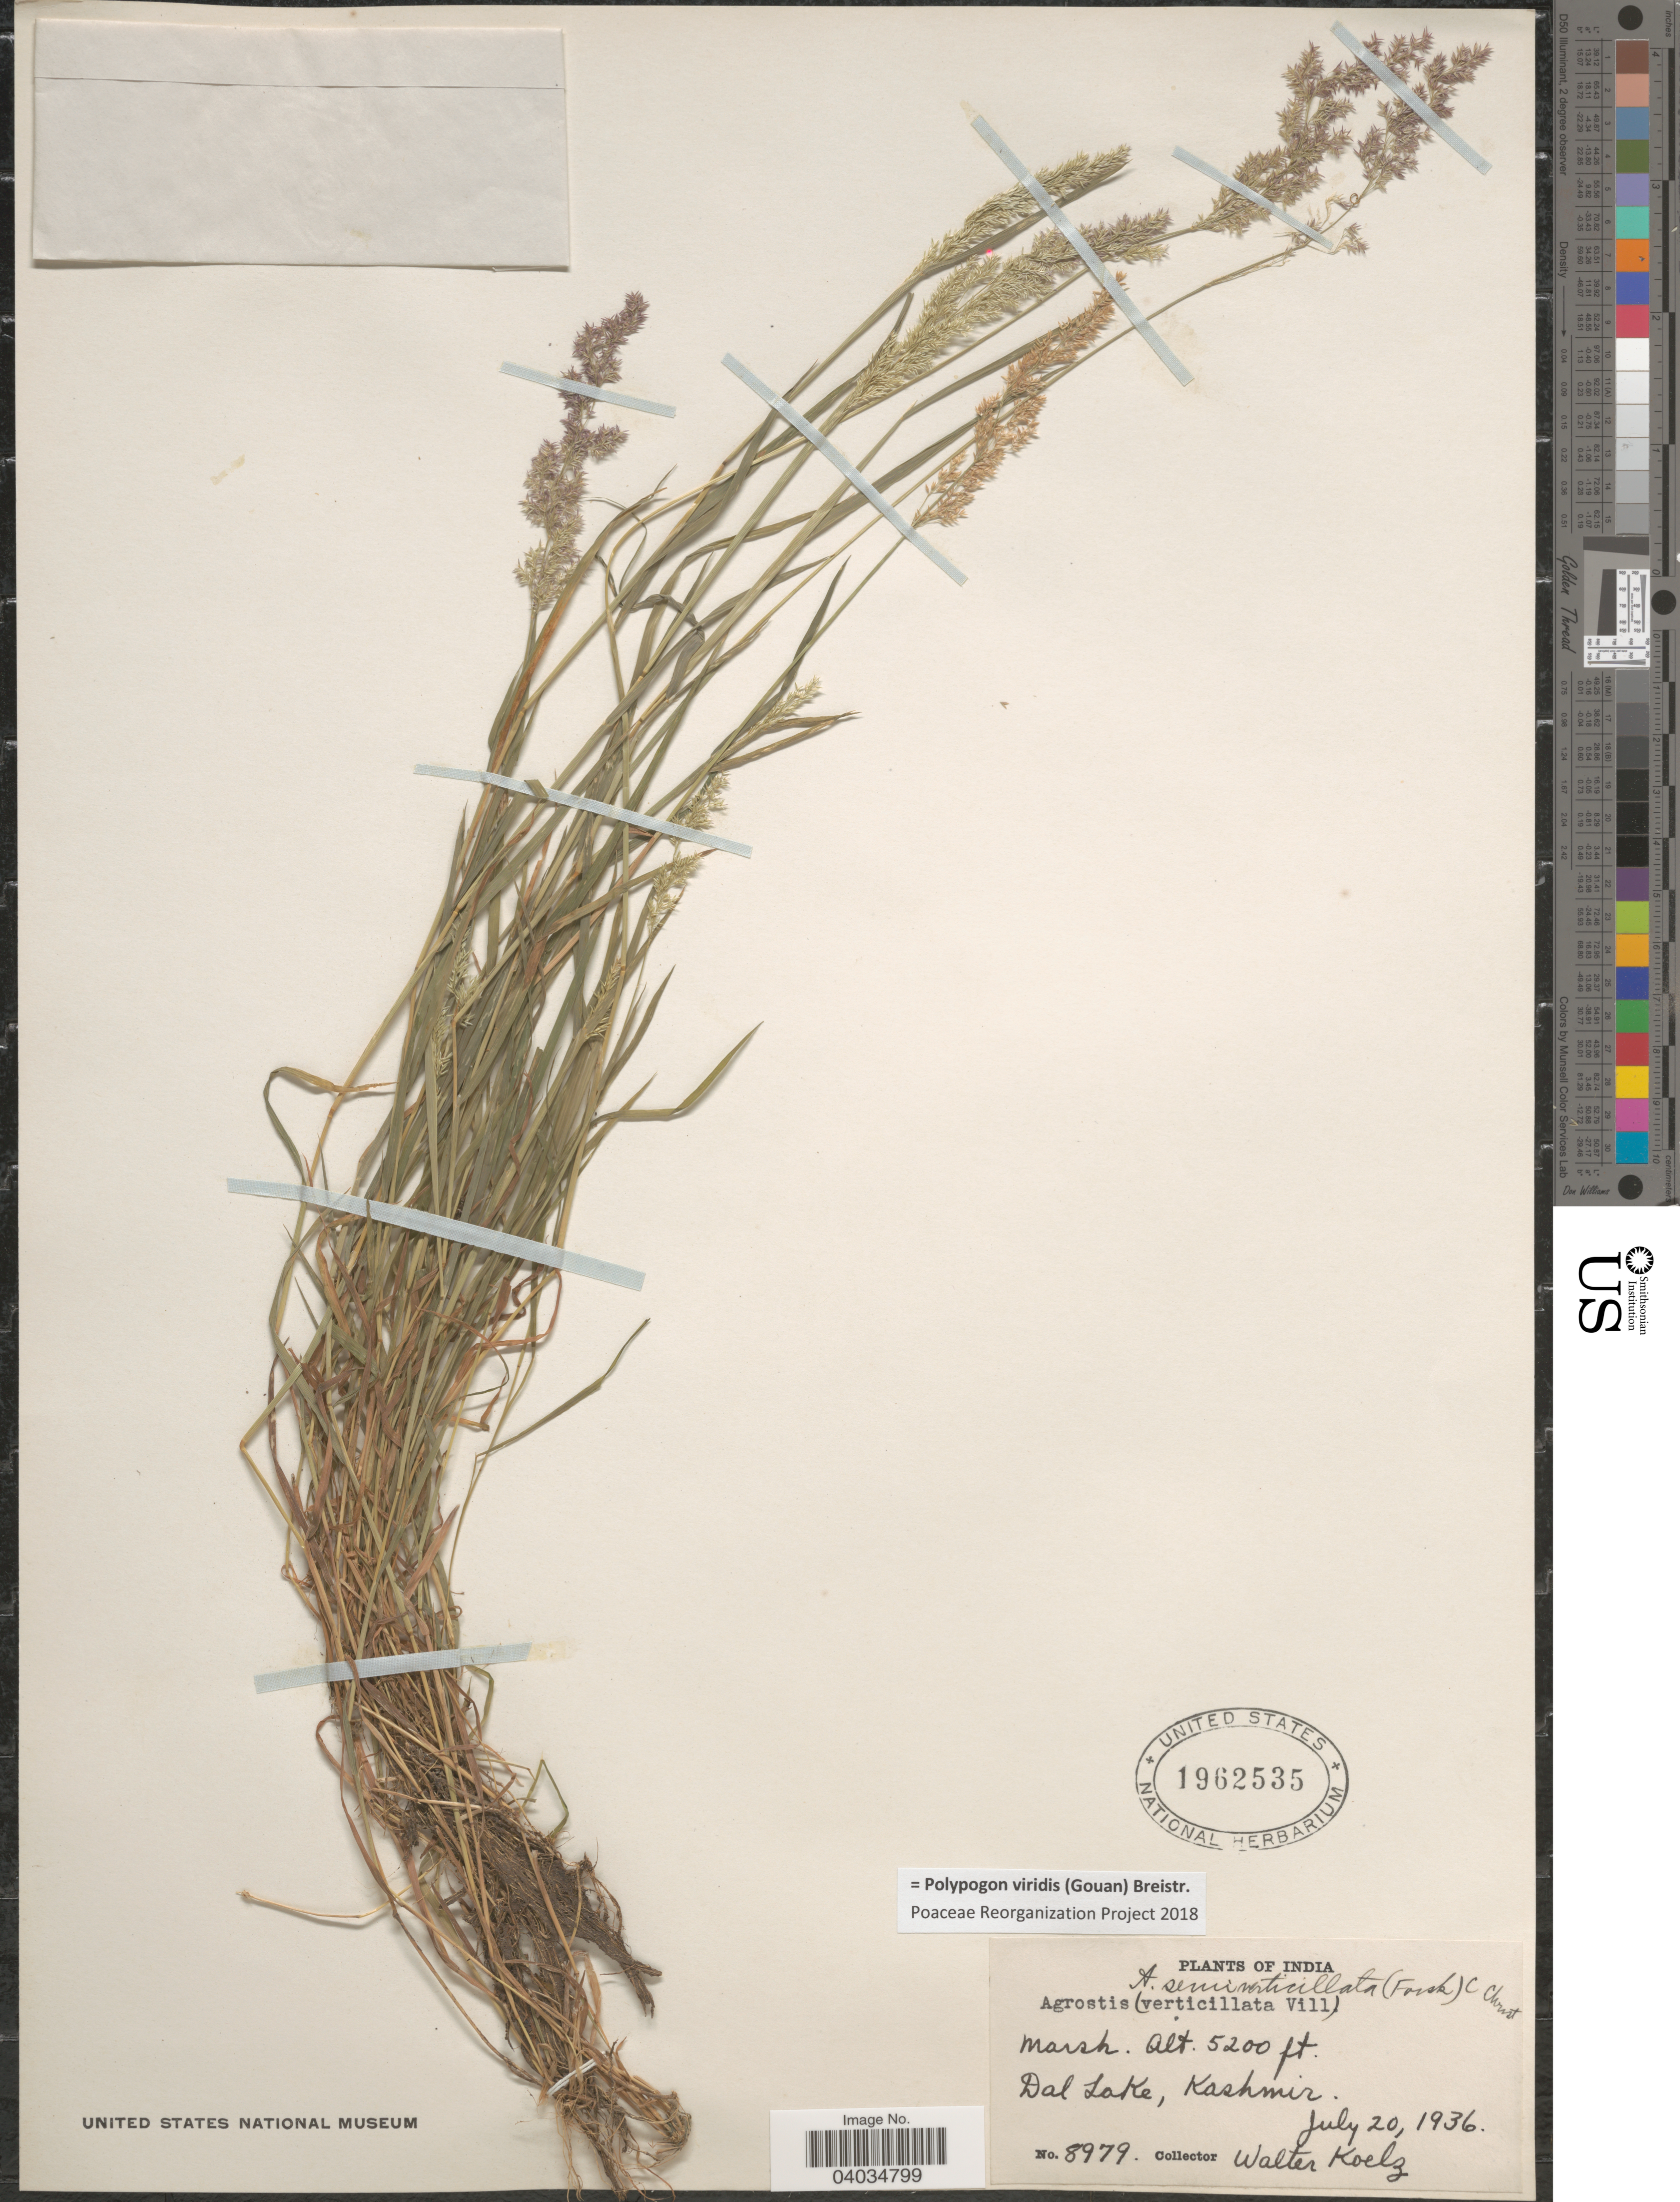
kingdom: Plantae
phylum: Tracheophyta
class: Liliopsida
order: Poales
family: Poaceae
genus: Polypogon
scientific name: Polypogon viridis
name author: (Gouan) Breistroffer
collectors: W. N. Koelz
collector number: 8979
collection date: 1936-07-20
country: India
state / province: Jammu and Kashmir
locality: Dal Lake, Kashmir.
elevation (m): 1585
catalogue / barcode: US 1962535